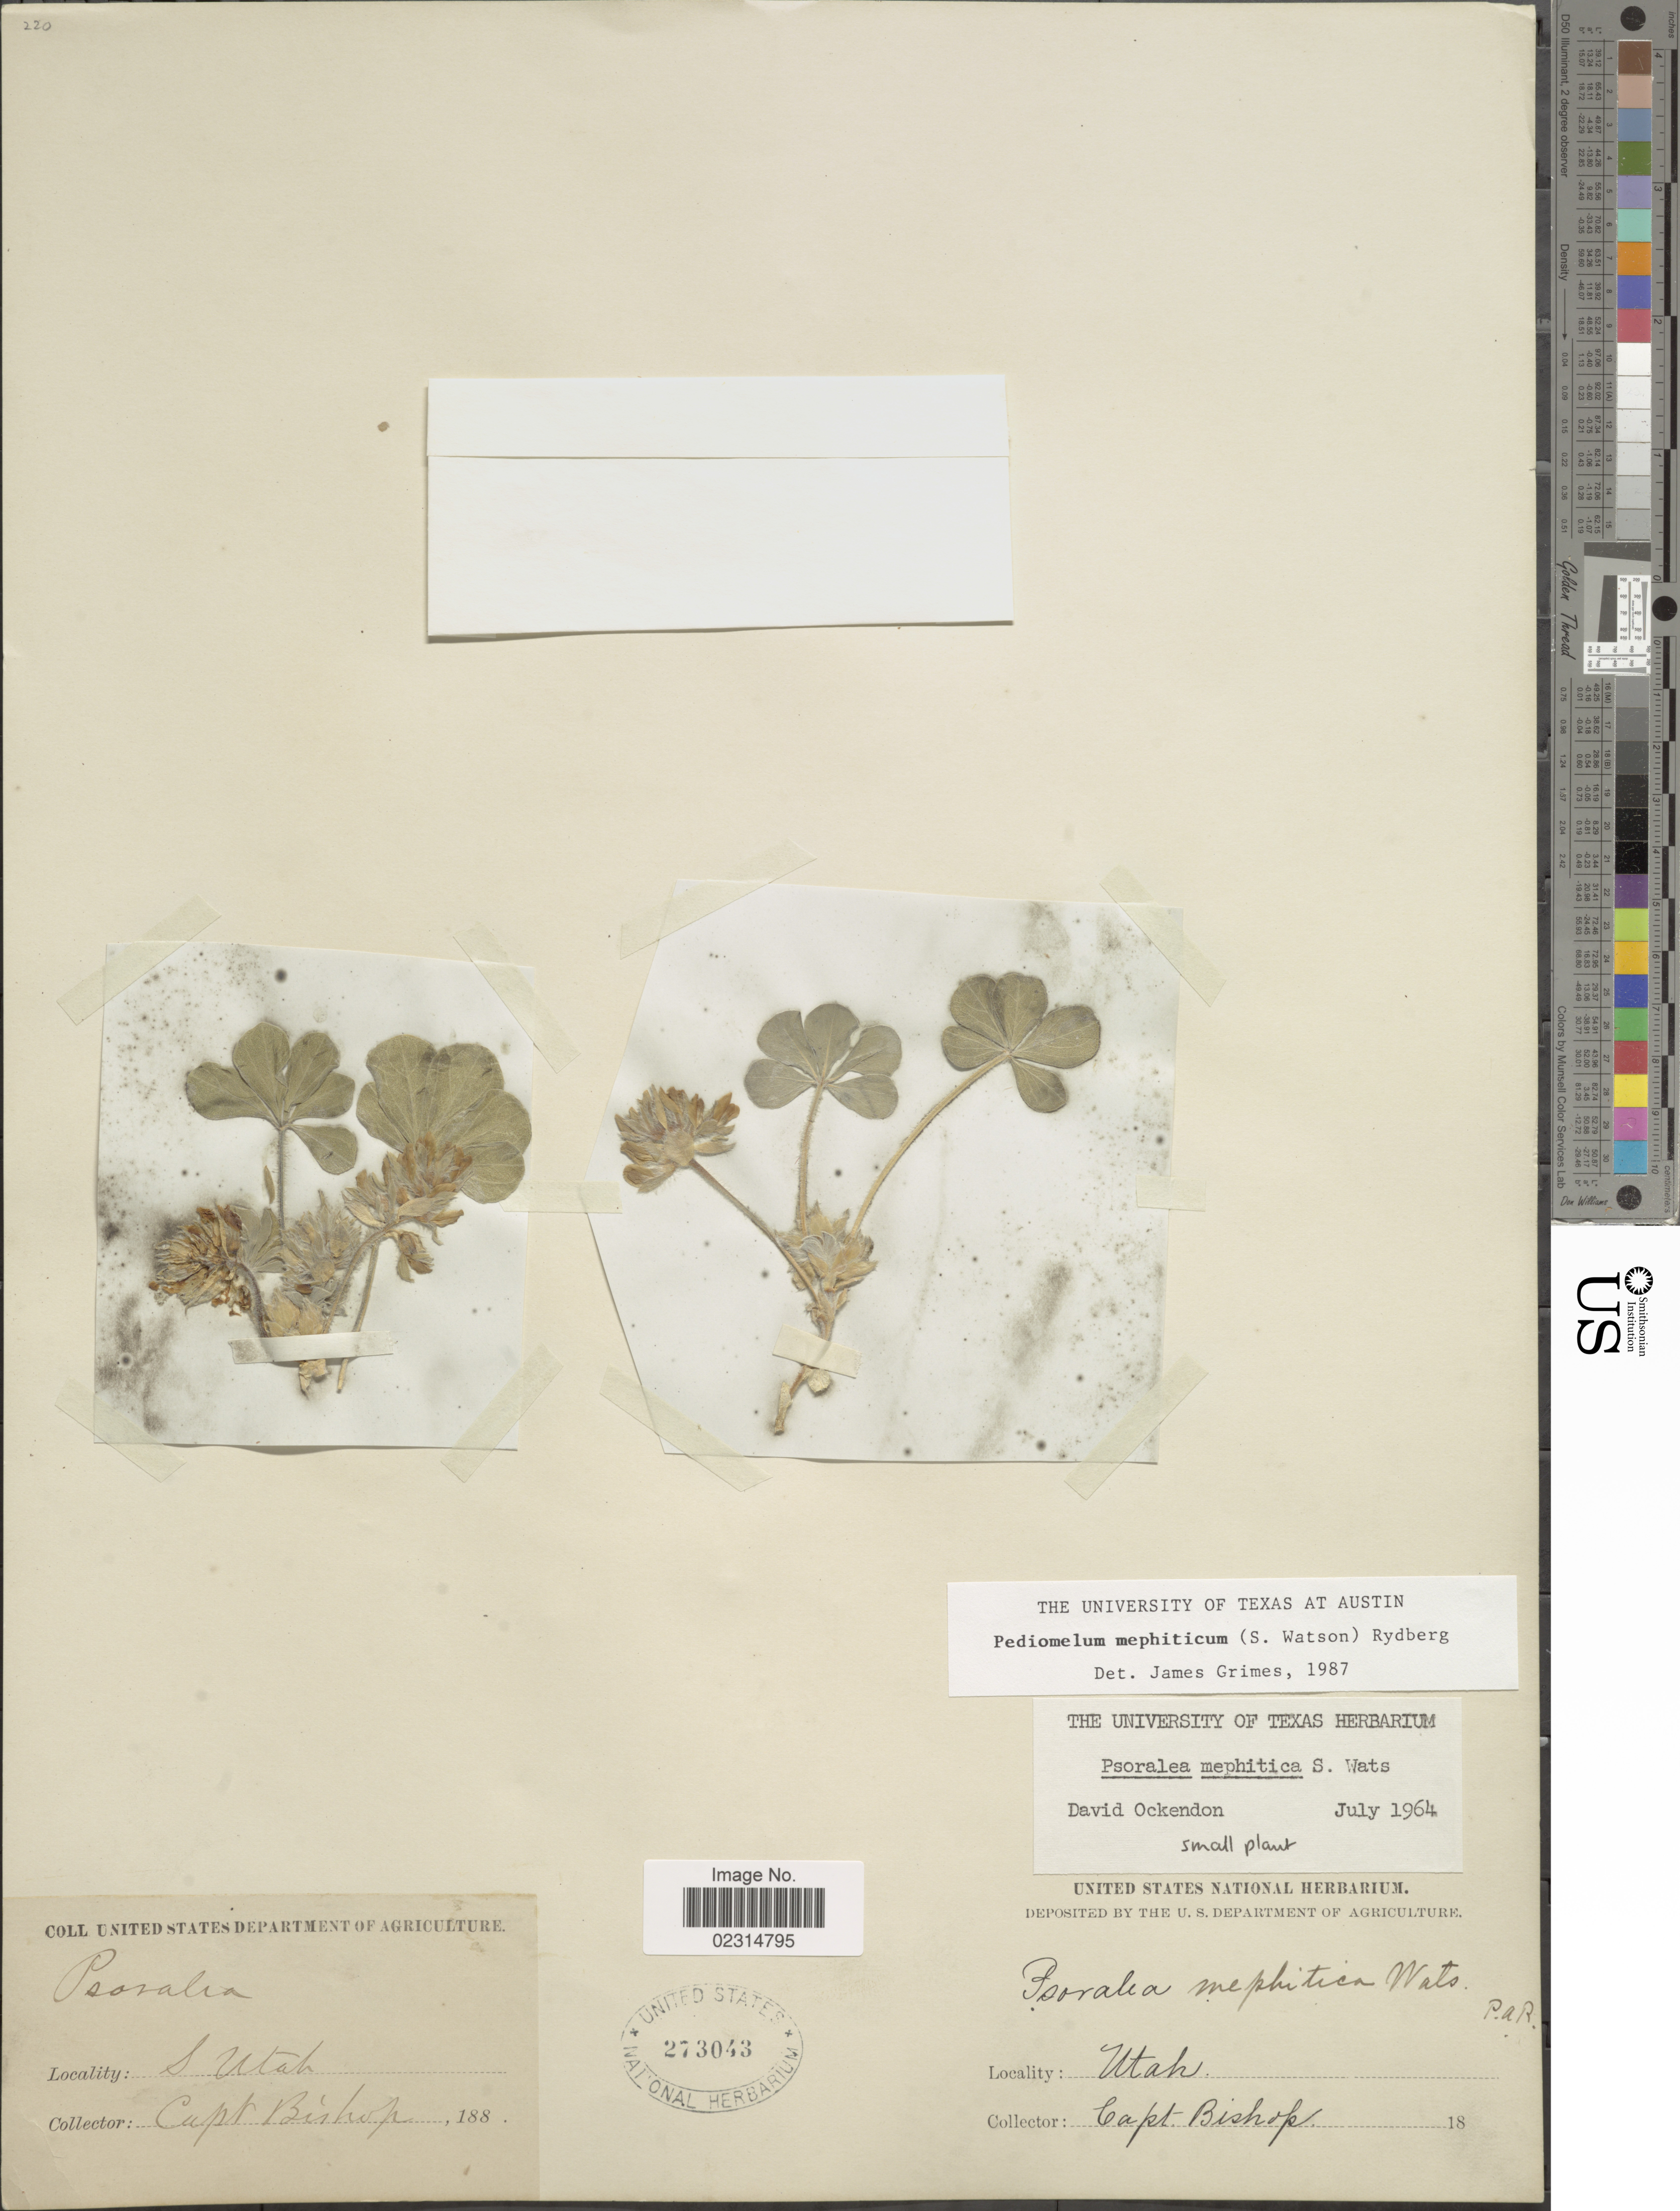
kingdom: Plantae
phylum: Tracheophyta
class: Magnoliopsida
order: Fabales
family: Fabaceae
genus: Pediomelum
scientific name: Pediomelum mephiticum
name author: (S. Watson) Rydb.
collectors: F. M. Bishop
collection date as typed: Transcribed d/m/y: //188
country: United States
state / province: Utah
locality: S. Utah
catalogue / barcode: US 273043